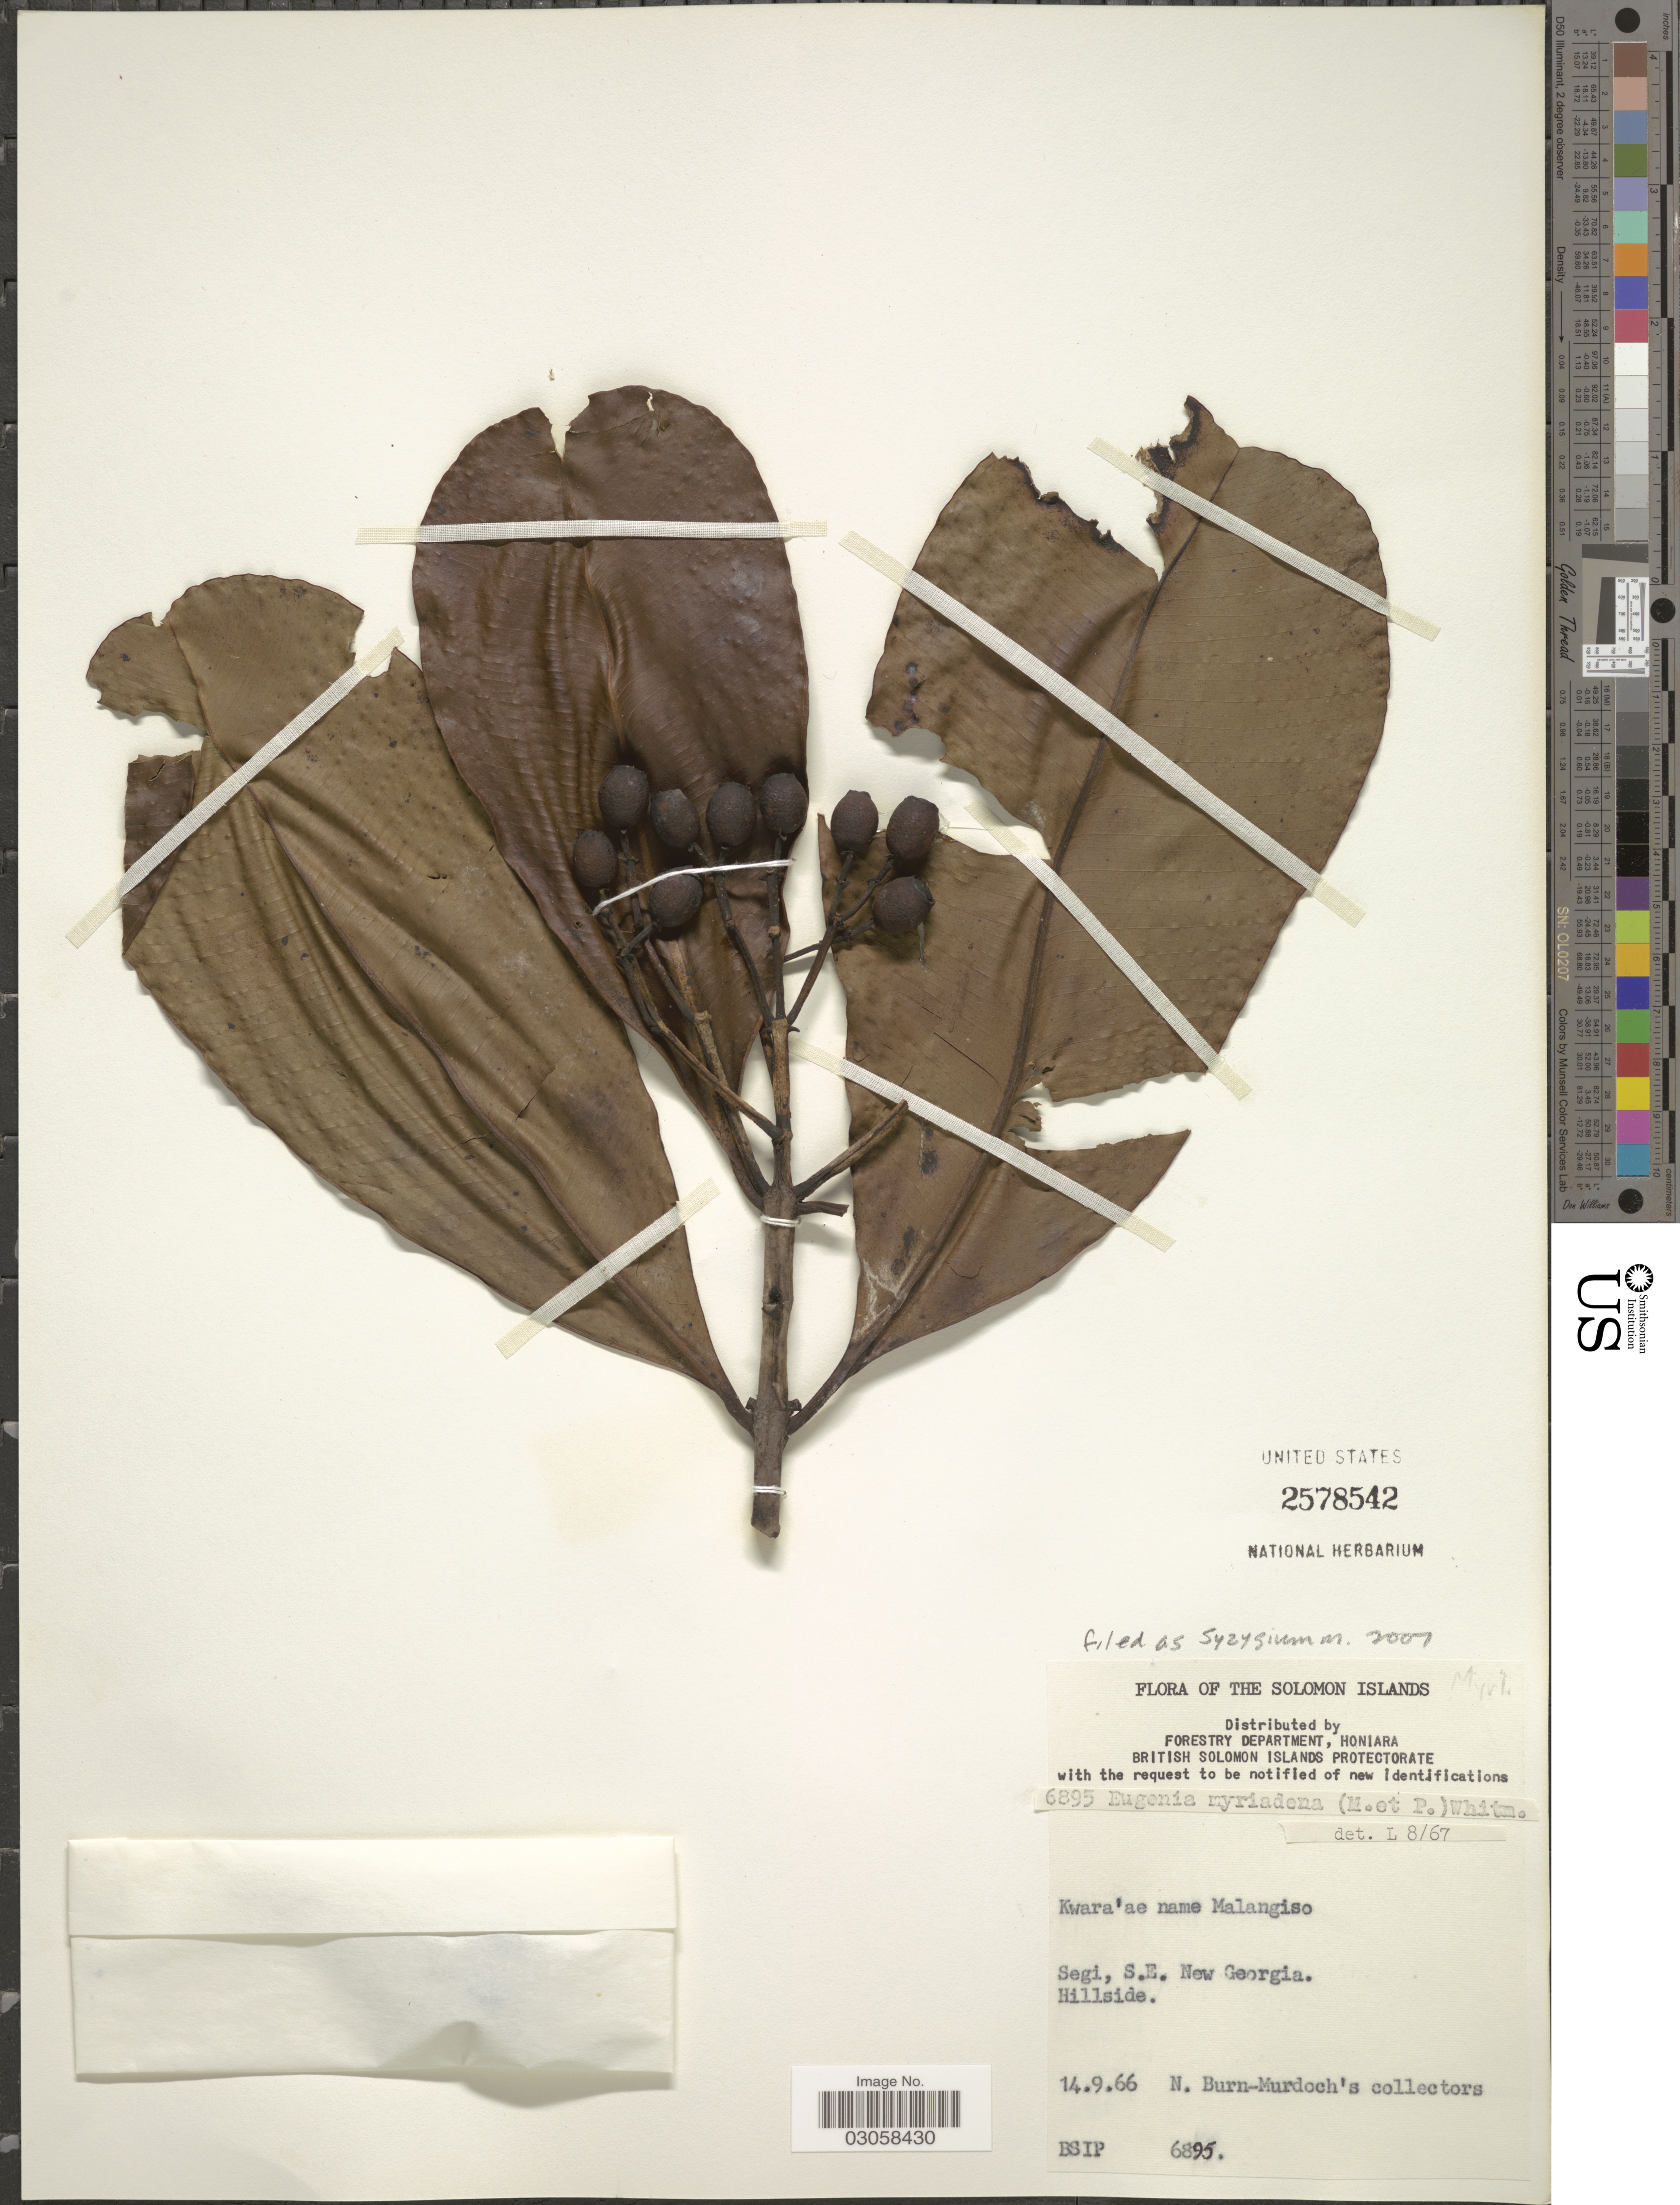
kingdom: Plantae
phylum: Tracheophyta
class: Magnoliopsida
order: Myrtales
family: Myrtaceae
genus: Syzygium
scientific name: Syzygium myriadenum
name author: Merr. & L.M. Perry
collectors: N. Burn-Murdoch's collectors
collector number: BSIP 6895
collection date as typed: Transcribed d/m/y: 14/9/66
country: Solomon Islands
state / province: Solomon Islands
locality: Segi, S.E. New Georgia. Hillside.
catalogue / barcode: US 2578542